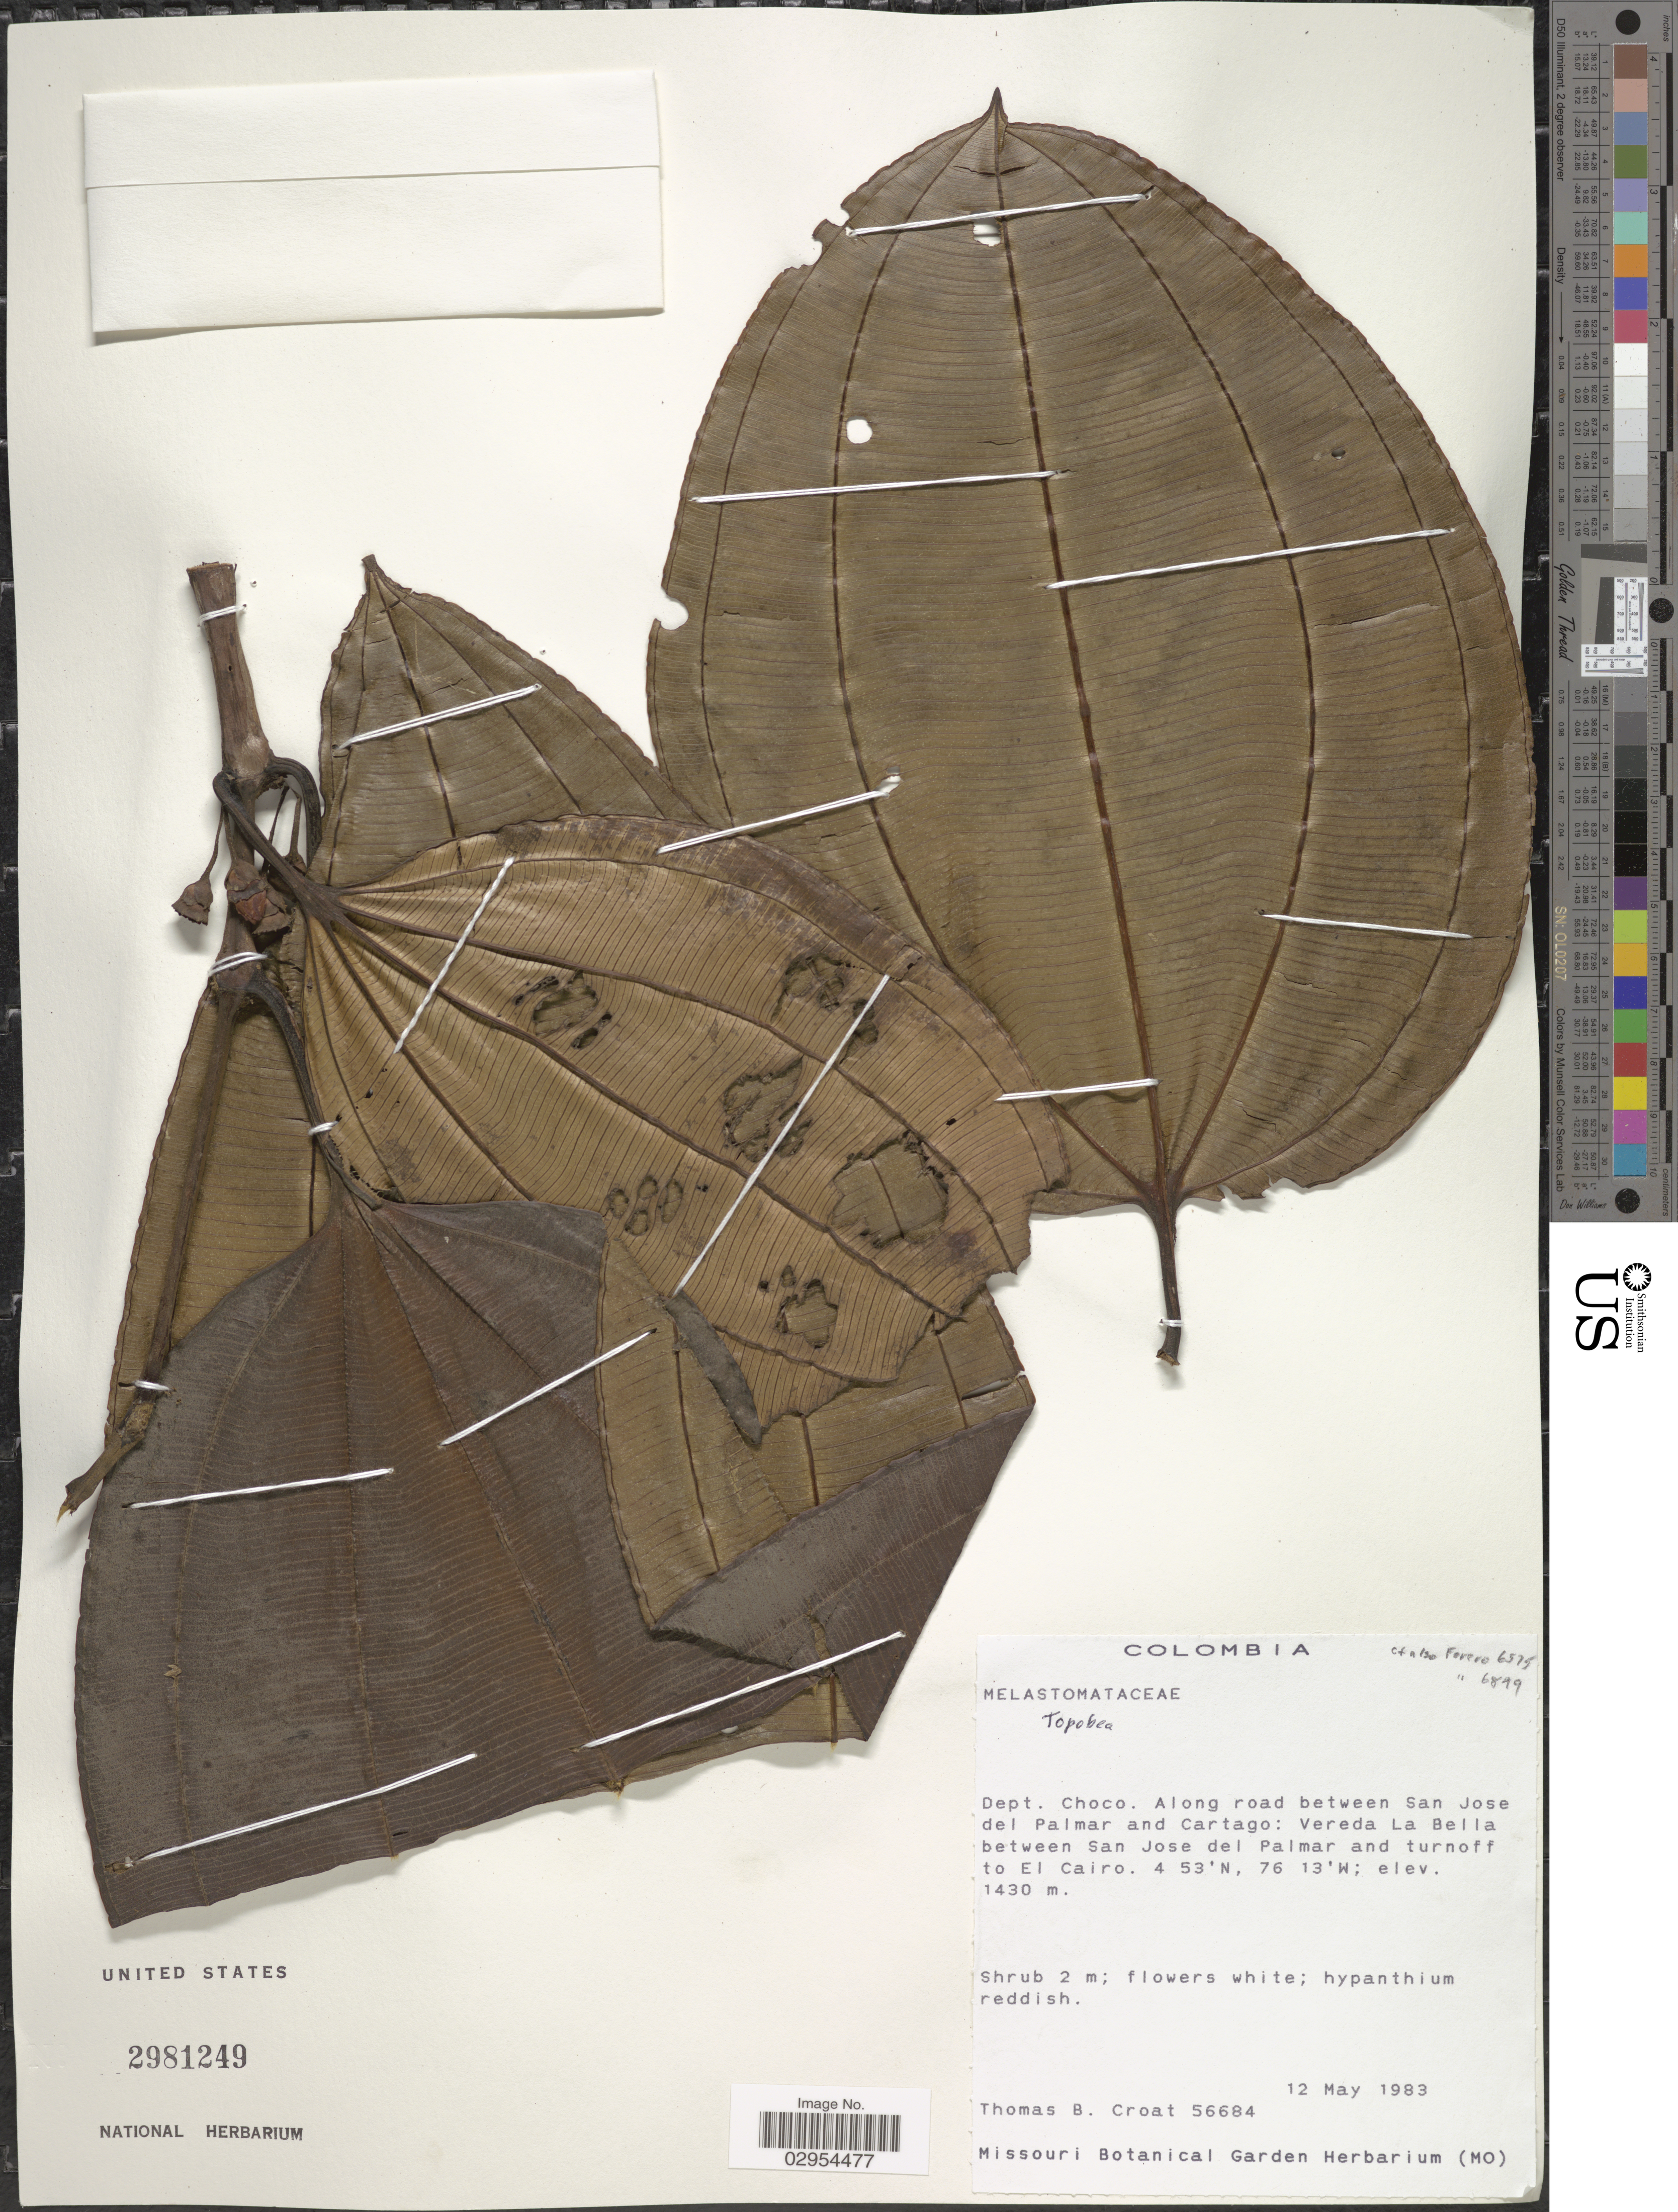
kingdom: Plantae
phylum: Tracheophyta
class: Magnoliopsida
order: Myrtales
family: Melastomataceae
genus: Topobea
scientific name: Topobea sp.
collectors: T. B. Croat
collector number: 56684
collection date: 1983-05-12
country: Colombia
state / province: Chocó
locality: Along road between San Jose del Palmar and Cartago: Vereda La Bella between San Jose del Palmar and turnoff to El Cairo.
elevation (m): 1430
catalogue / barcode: US 2981249